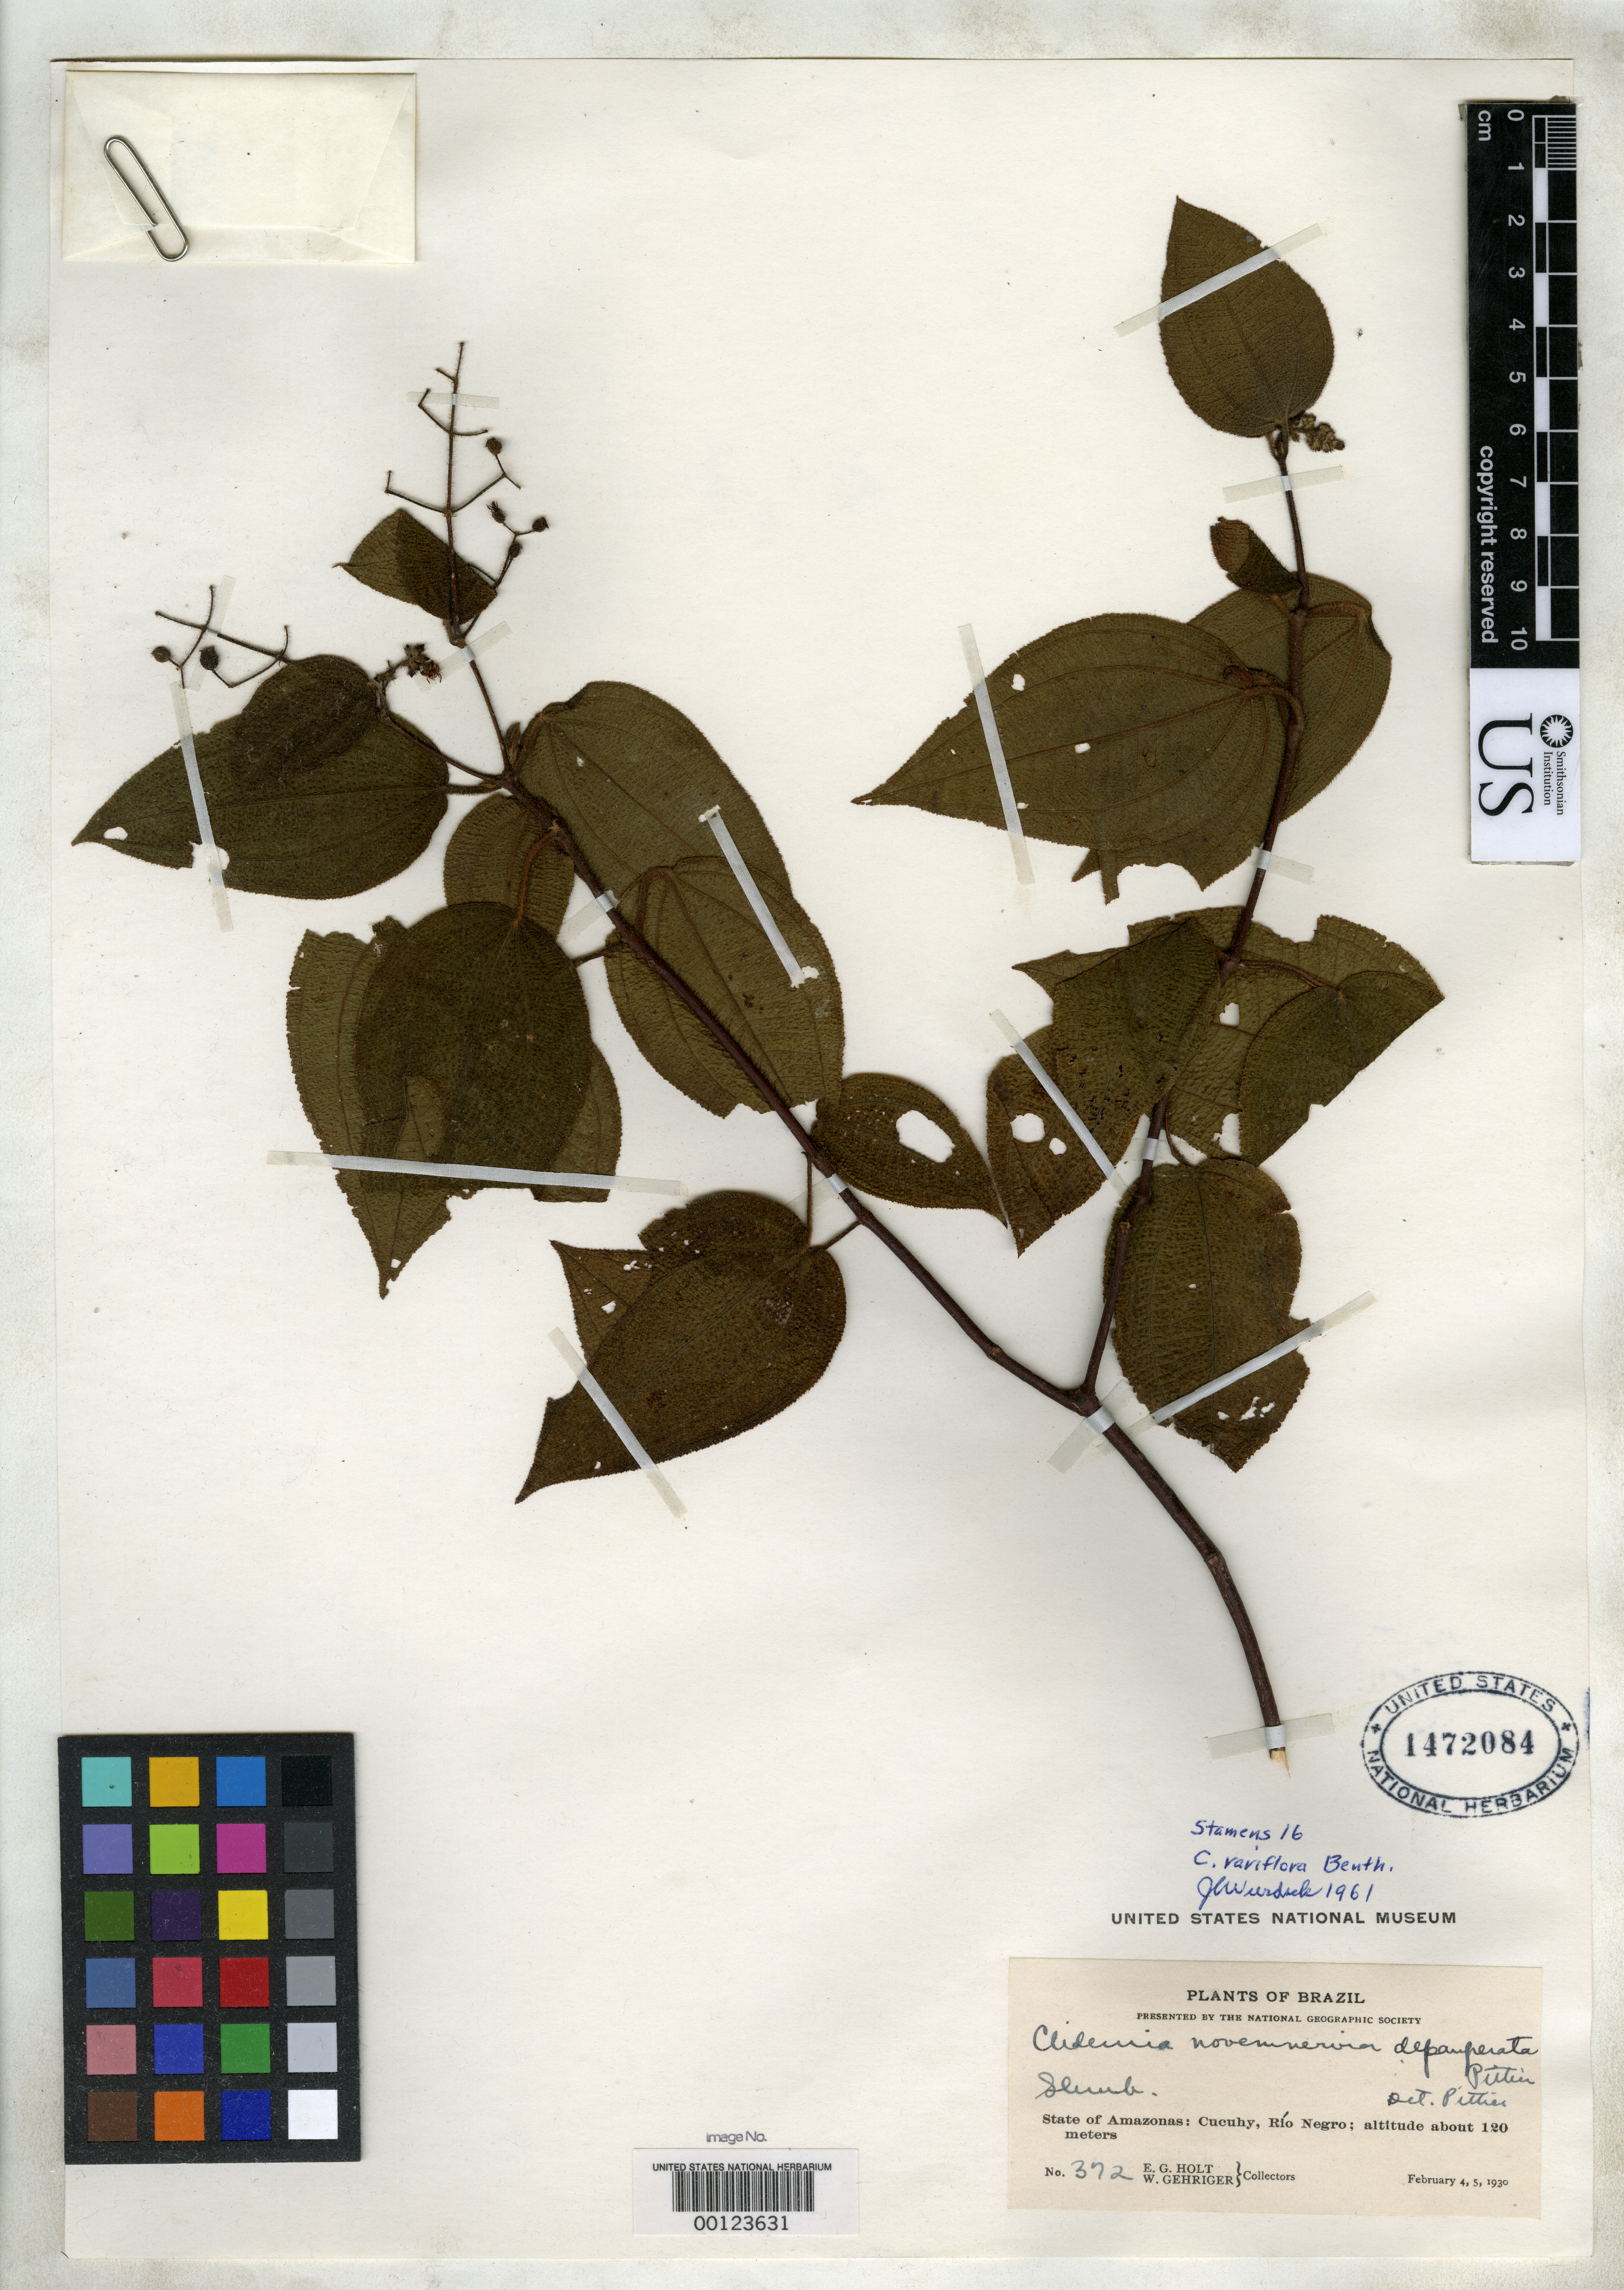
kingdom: Plantae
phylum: Tracheophyta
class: Magnoliopsida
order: Myrtales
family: Melastomataceae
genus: Clidemia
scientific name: Clidemia novemnervia var. depauperata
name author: Pittier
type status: Isotype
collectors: E. Holt & W. Gehriger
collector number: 372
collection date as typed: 04 Feb 1930 to 05 Feb 1930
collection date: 1930-02-04/1930-02-05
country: Brazil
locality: Cucuhy, Rio Negro.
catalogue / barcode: US 1472084